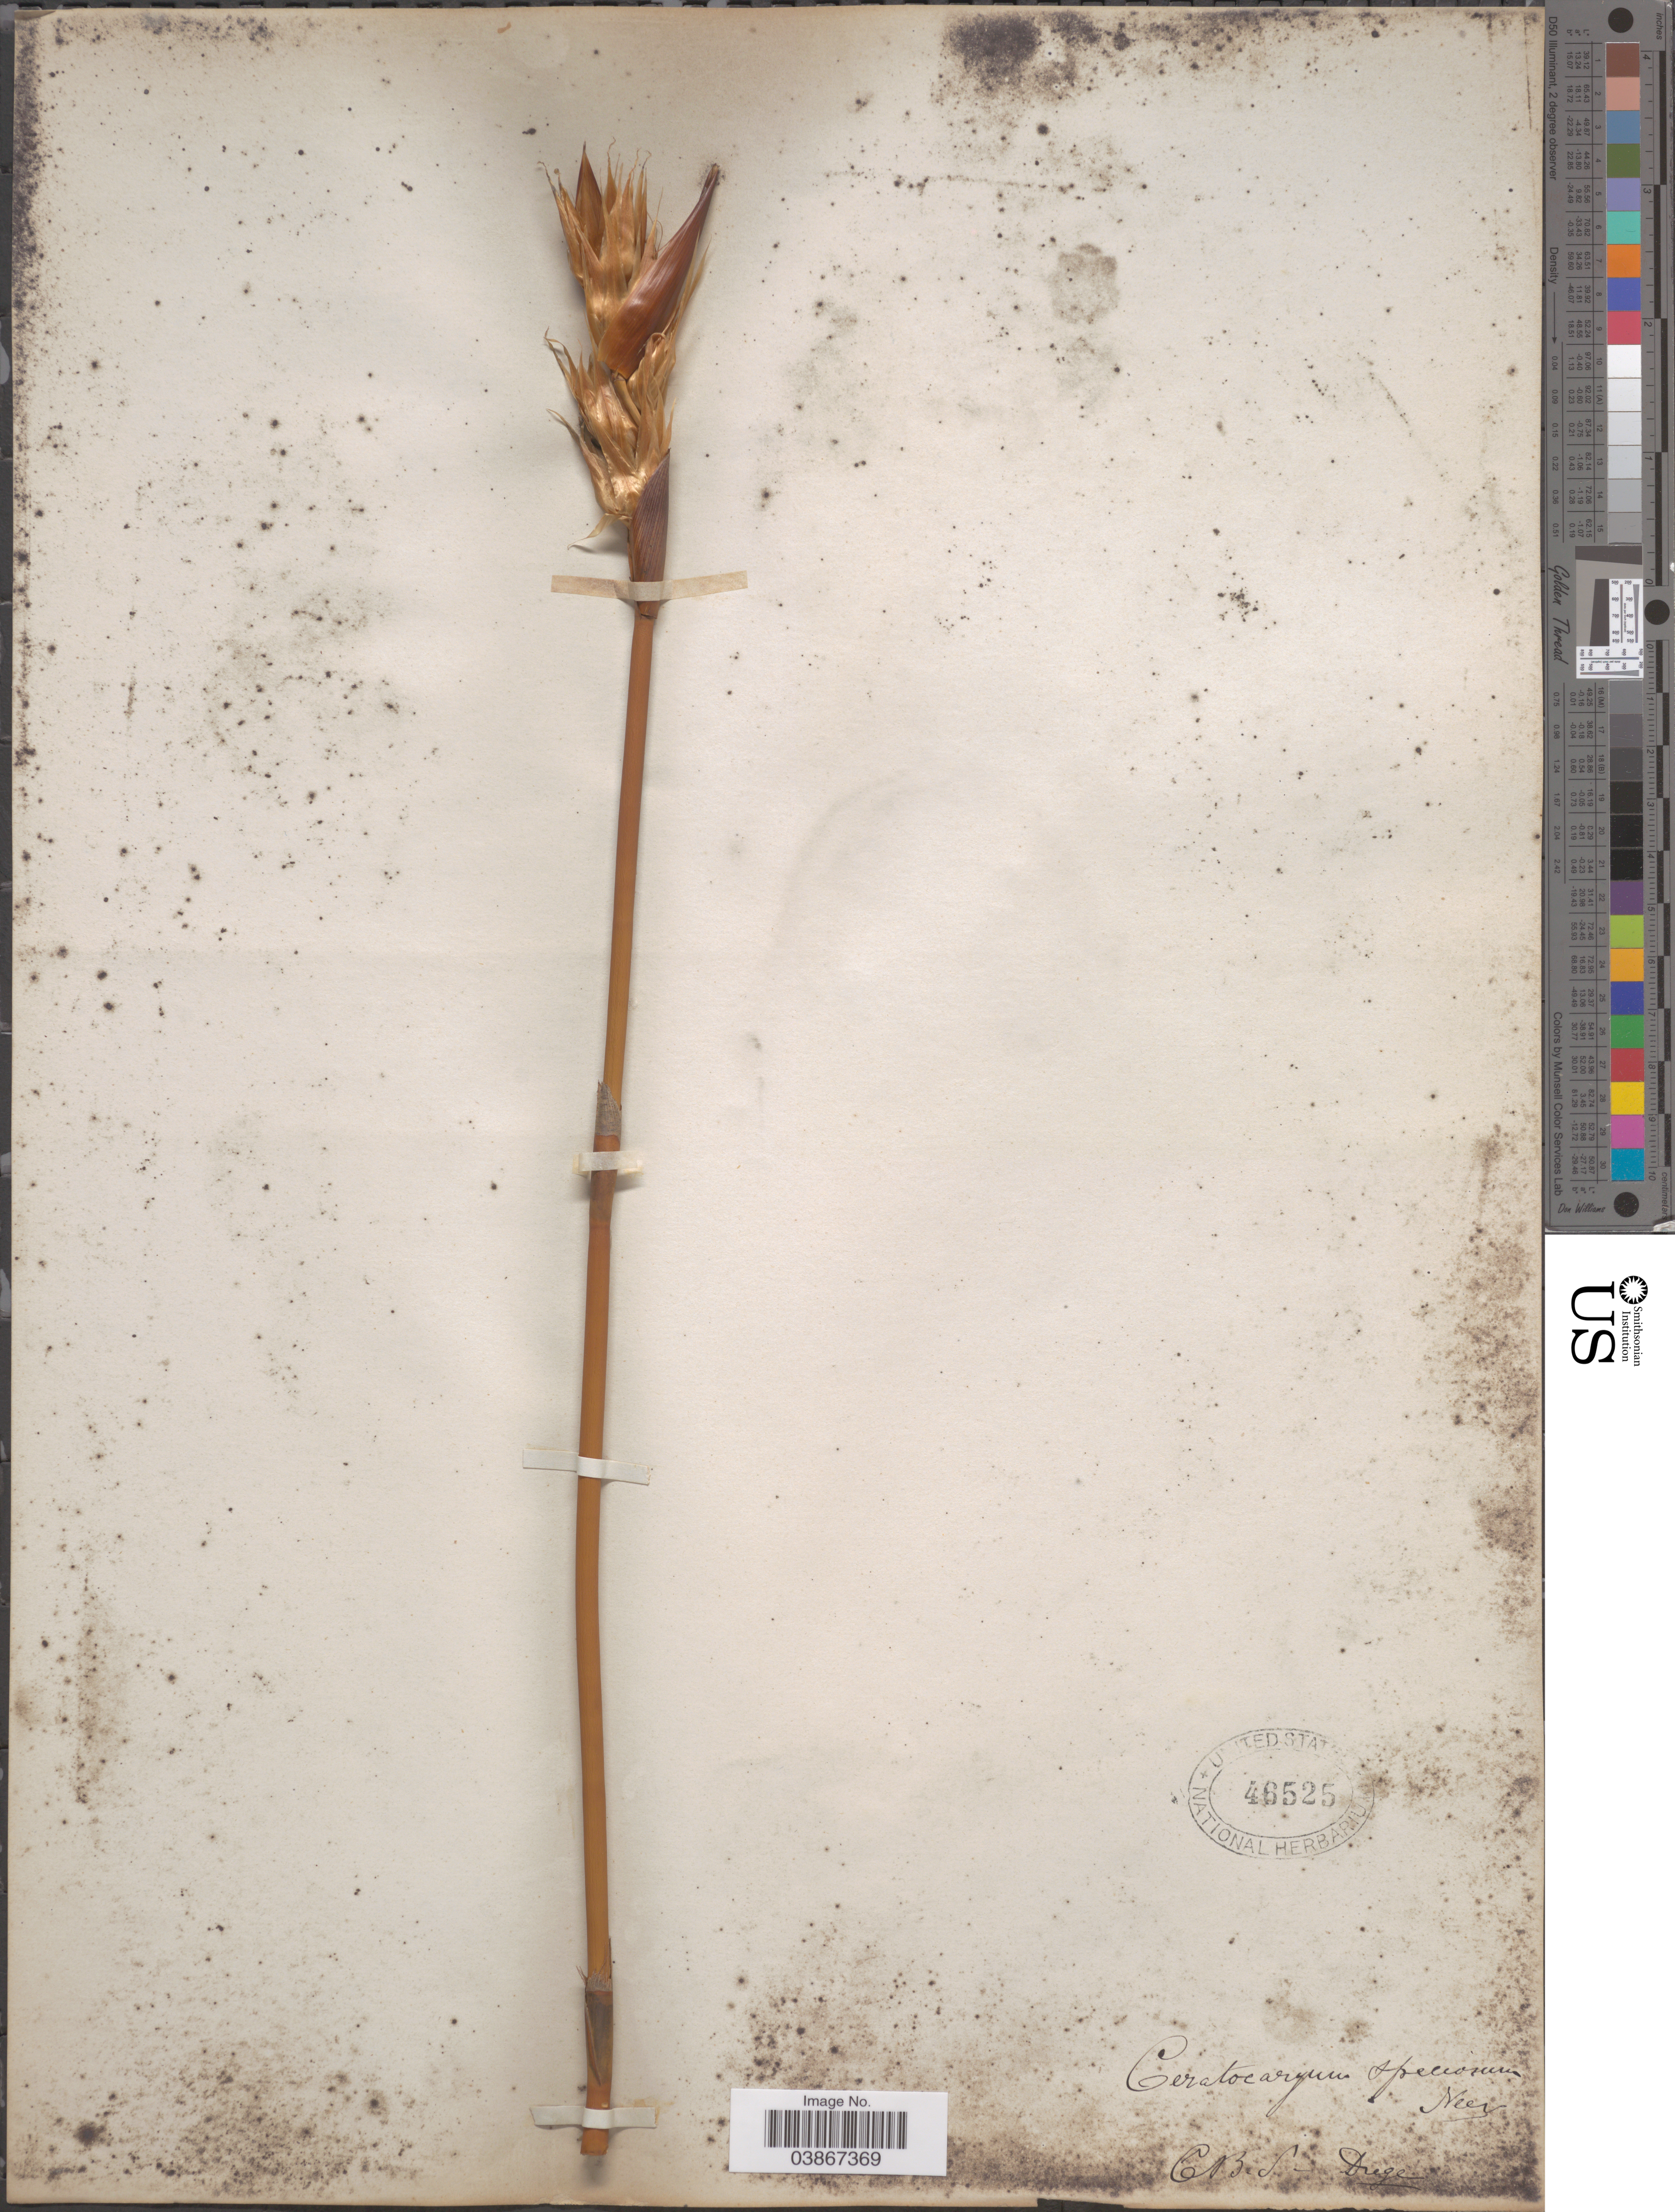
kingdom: Plantae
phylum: Tracheophyta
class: Liliopsida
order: Poales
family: Restionaceae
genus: Ceratocaryum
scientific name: Ceratocaryum argenteum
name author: Nees ex Kunth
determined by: Strong, Mark T., (BOT), Smithsonian Institution - National Museum of Natural History (UNITED STATES)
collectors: Drege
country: South Africa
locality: C. B. S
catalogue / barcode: US 46525